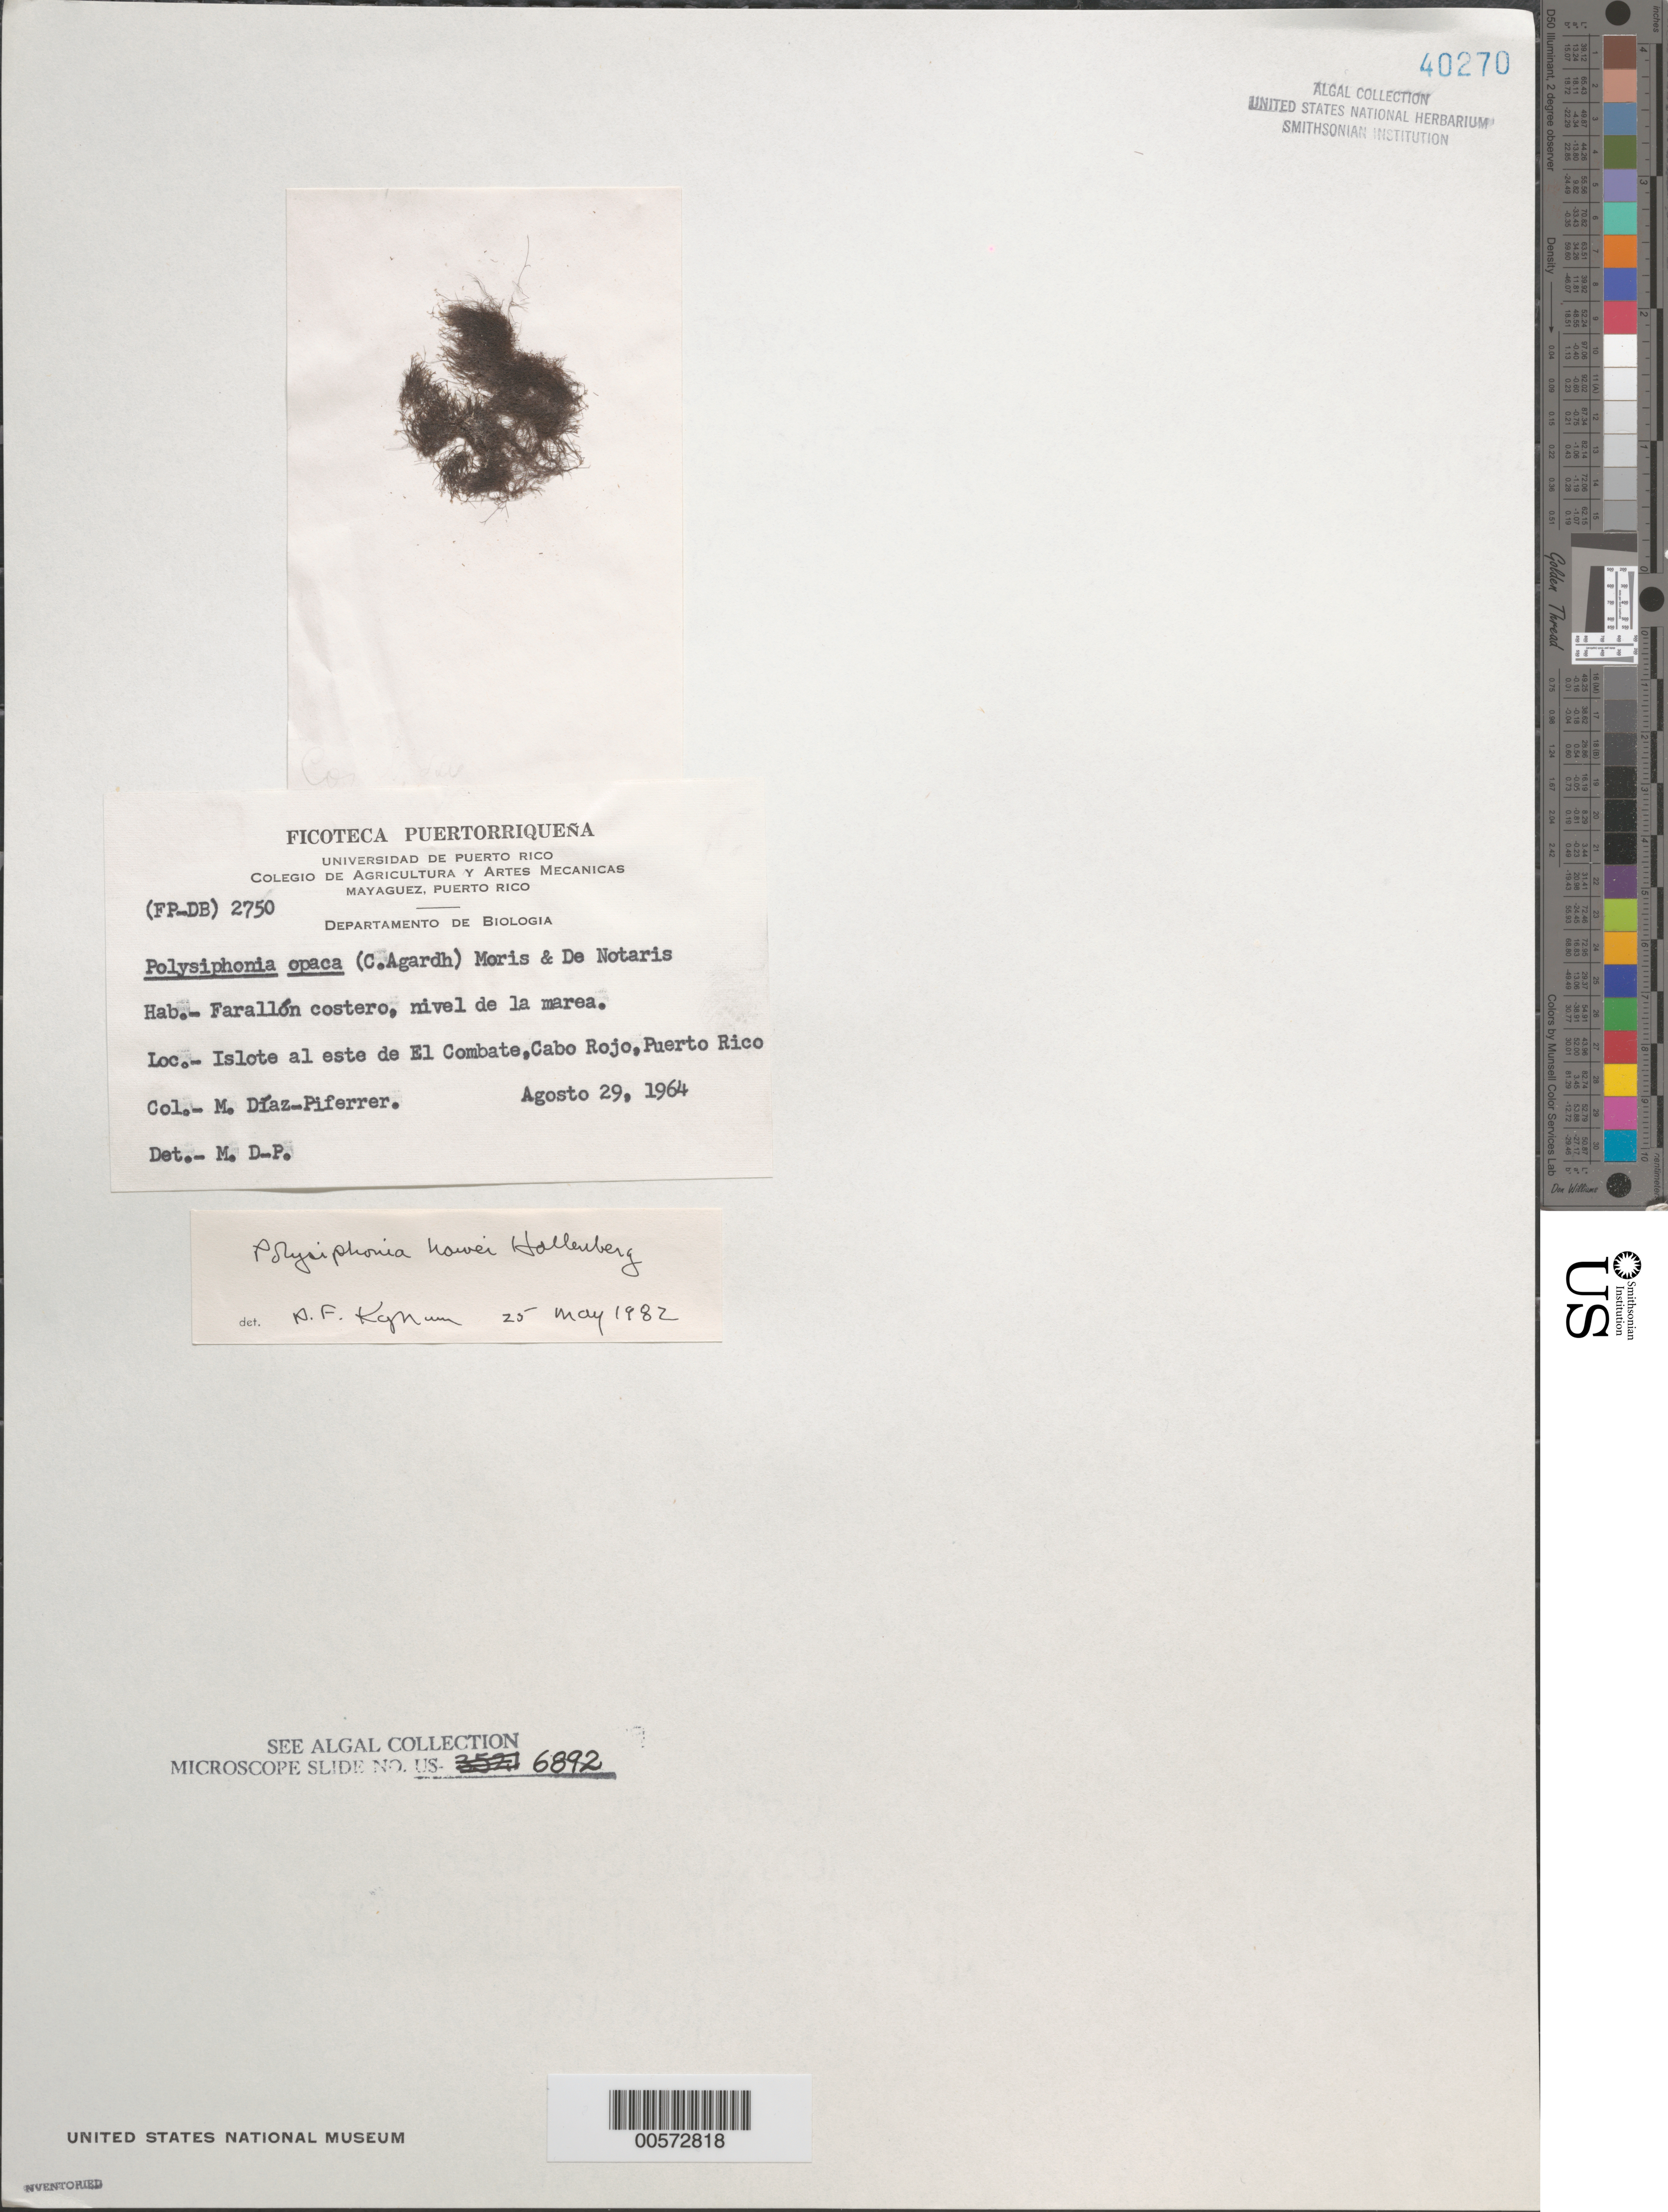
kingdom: Plantae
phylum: Rhodophyta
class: Florideophyceae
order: Ceramiales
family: Rhodomelaceae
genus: Wilsonosiphonia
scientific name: Wilsonosiphonia howei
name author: (Hollenb.) D.E.Bustamante et al.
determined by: Algae name updating Project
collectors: M. Diaz-Piferrer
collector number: (fp-db) 2750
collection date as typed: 29 Aug 1964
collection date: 1964-08-29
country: Puerto Rico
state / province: Cabo Rojo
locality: East of El Combate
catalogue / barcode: US 40270